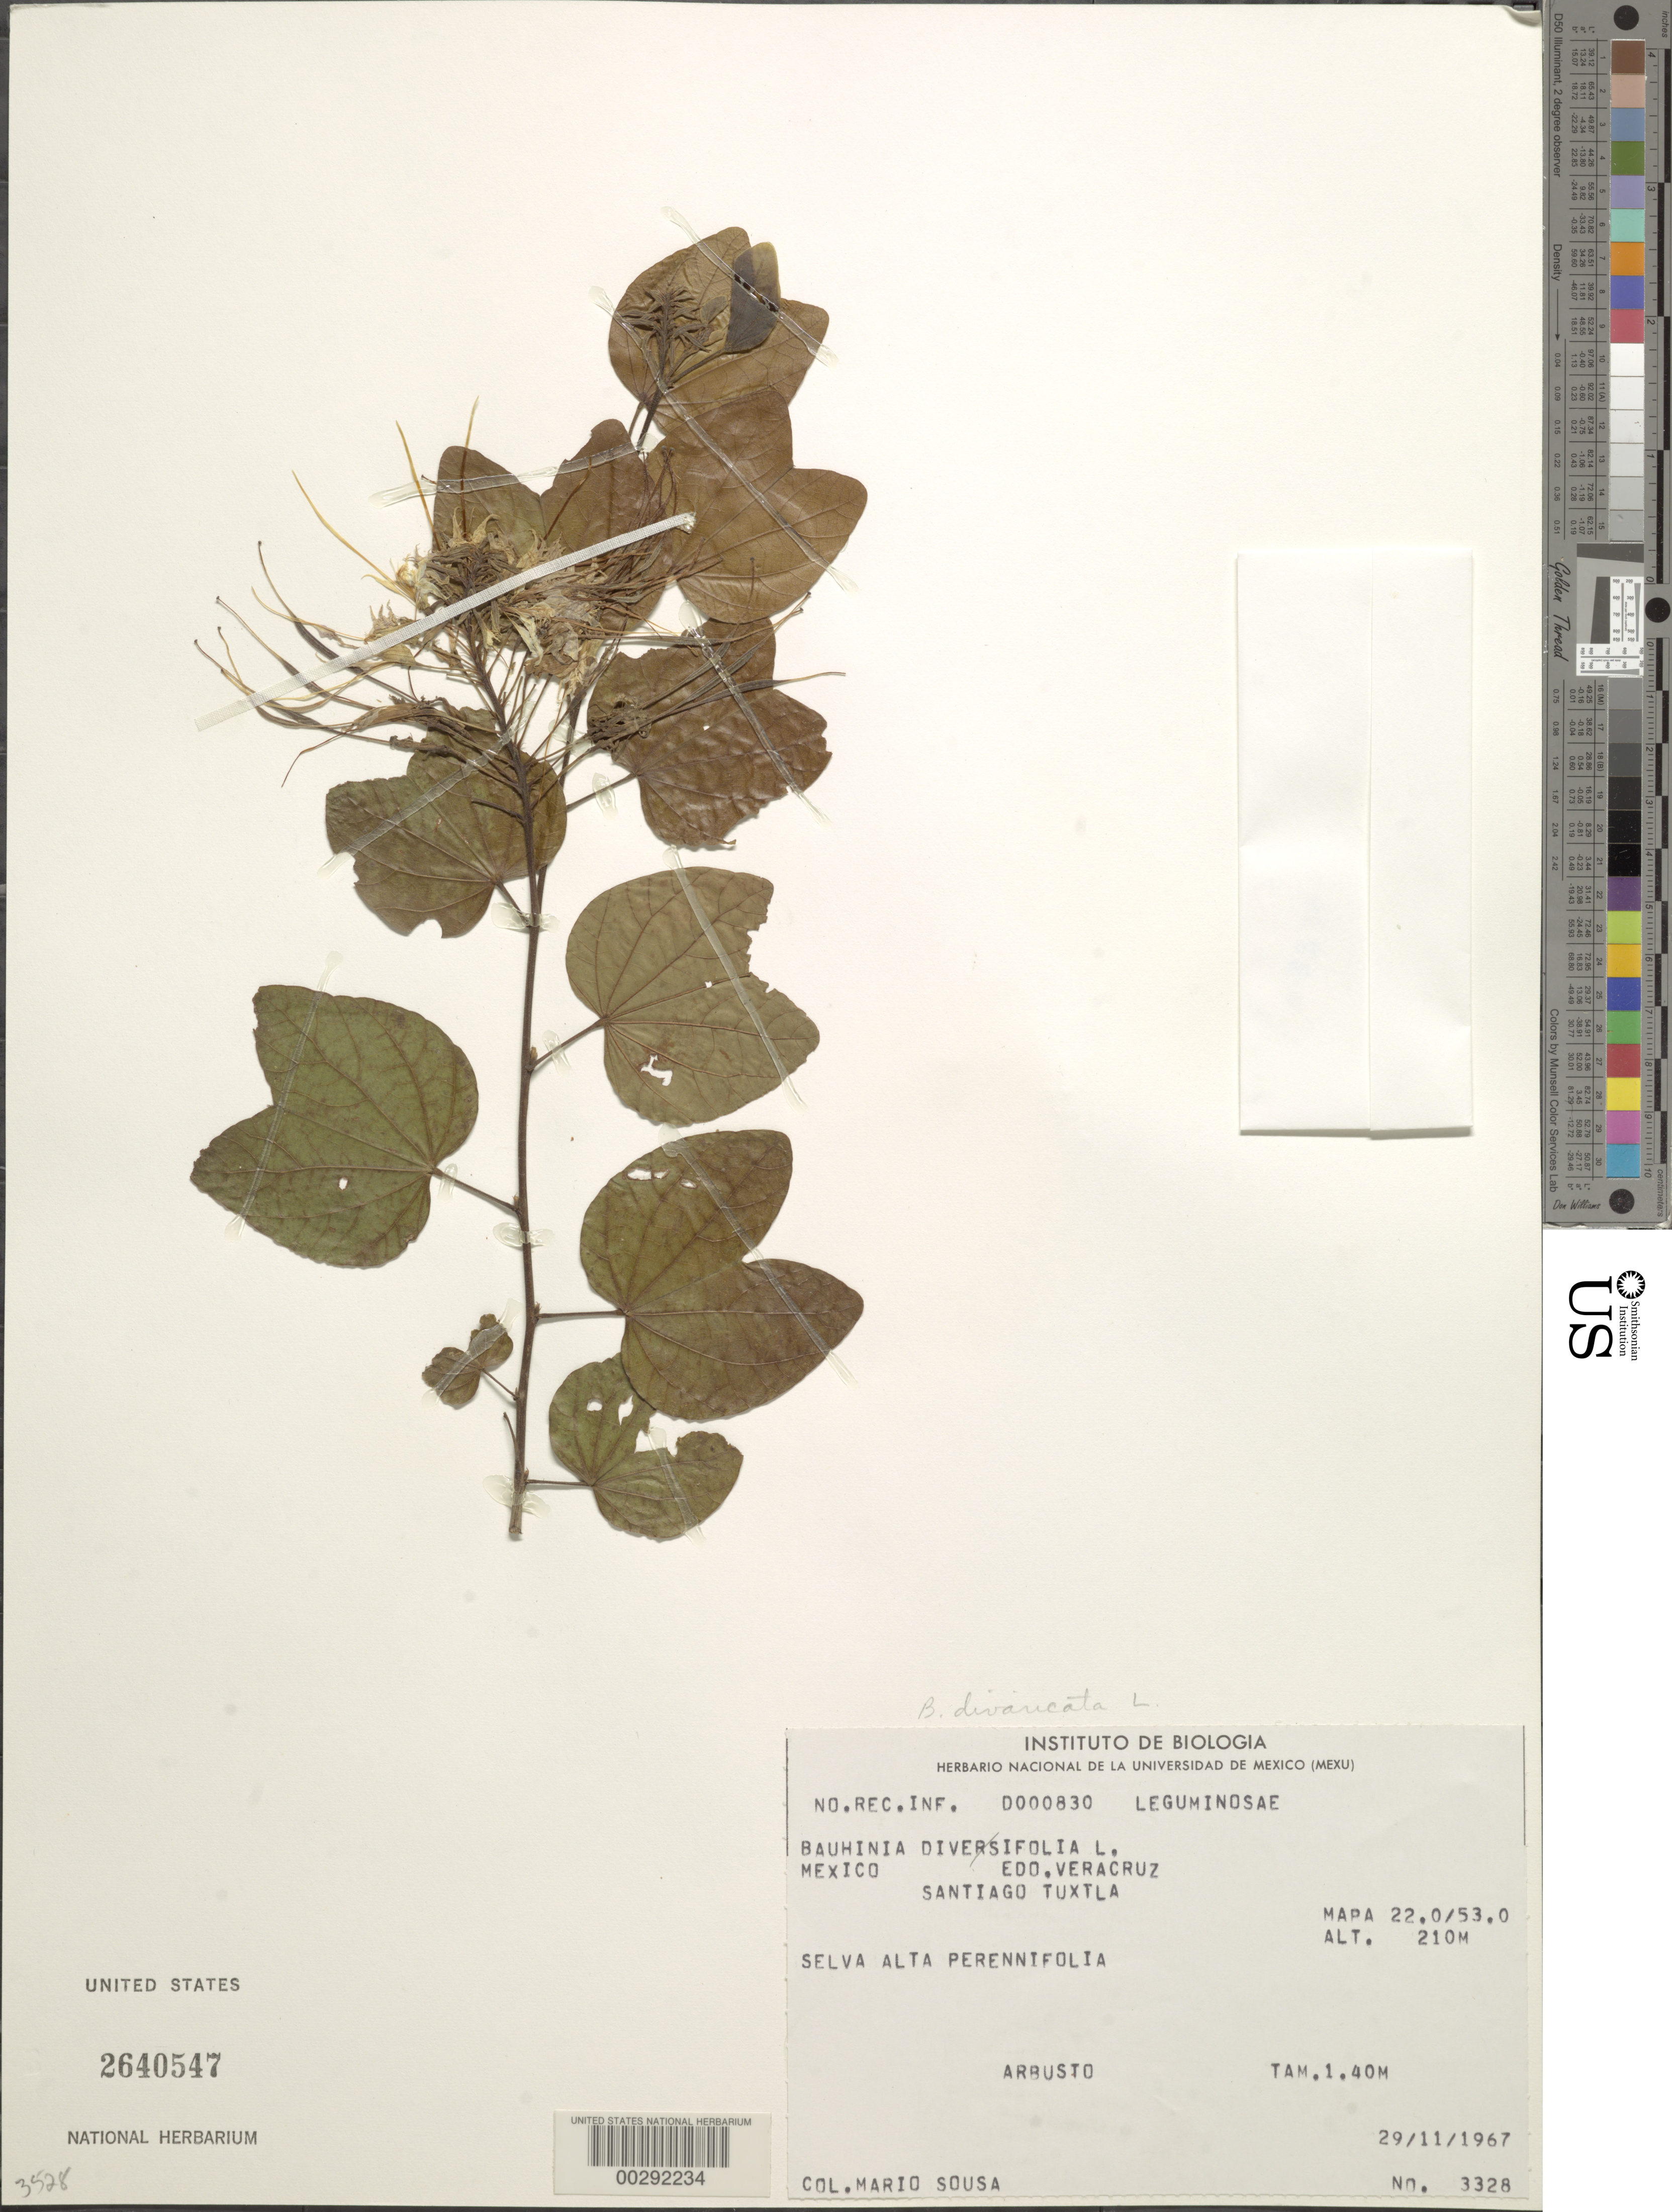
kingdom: Plantae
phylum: Tracheophyta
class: Magnoliopsida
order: Fabales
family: Fabaceae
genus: Bauhinia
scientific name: Bauhinia divaricata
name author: L.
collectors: M. Sousa S.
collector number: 3328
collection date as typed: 29 Nov 1967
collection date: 1967-11-29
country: Mexico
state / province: Veracruz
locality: Santiago Tuxtla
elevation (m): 210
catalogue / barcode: US 2640547